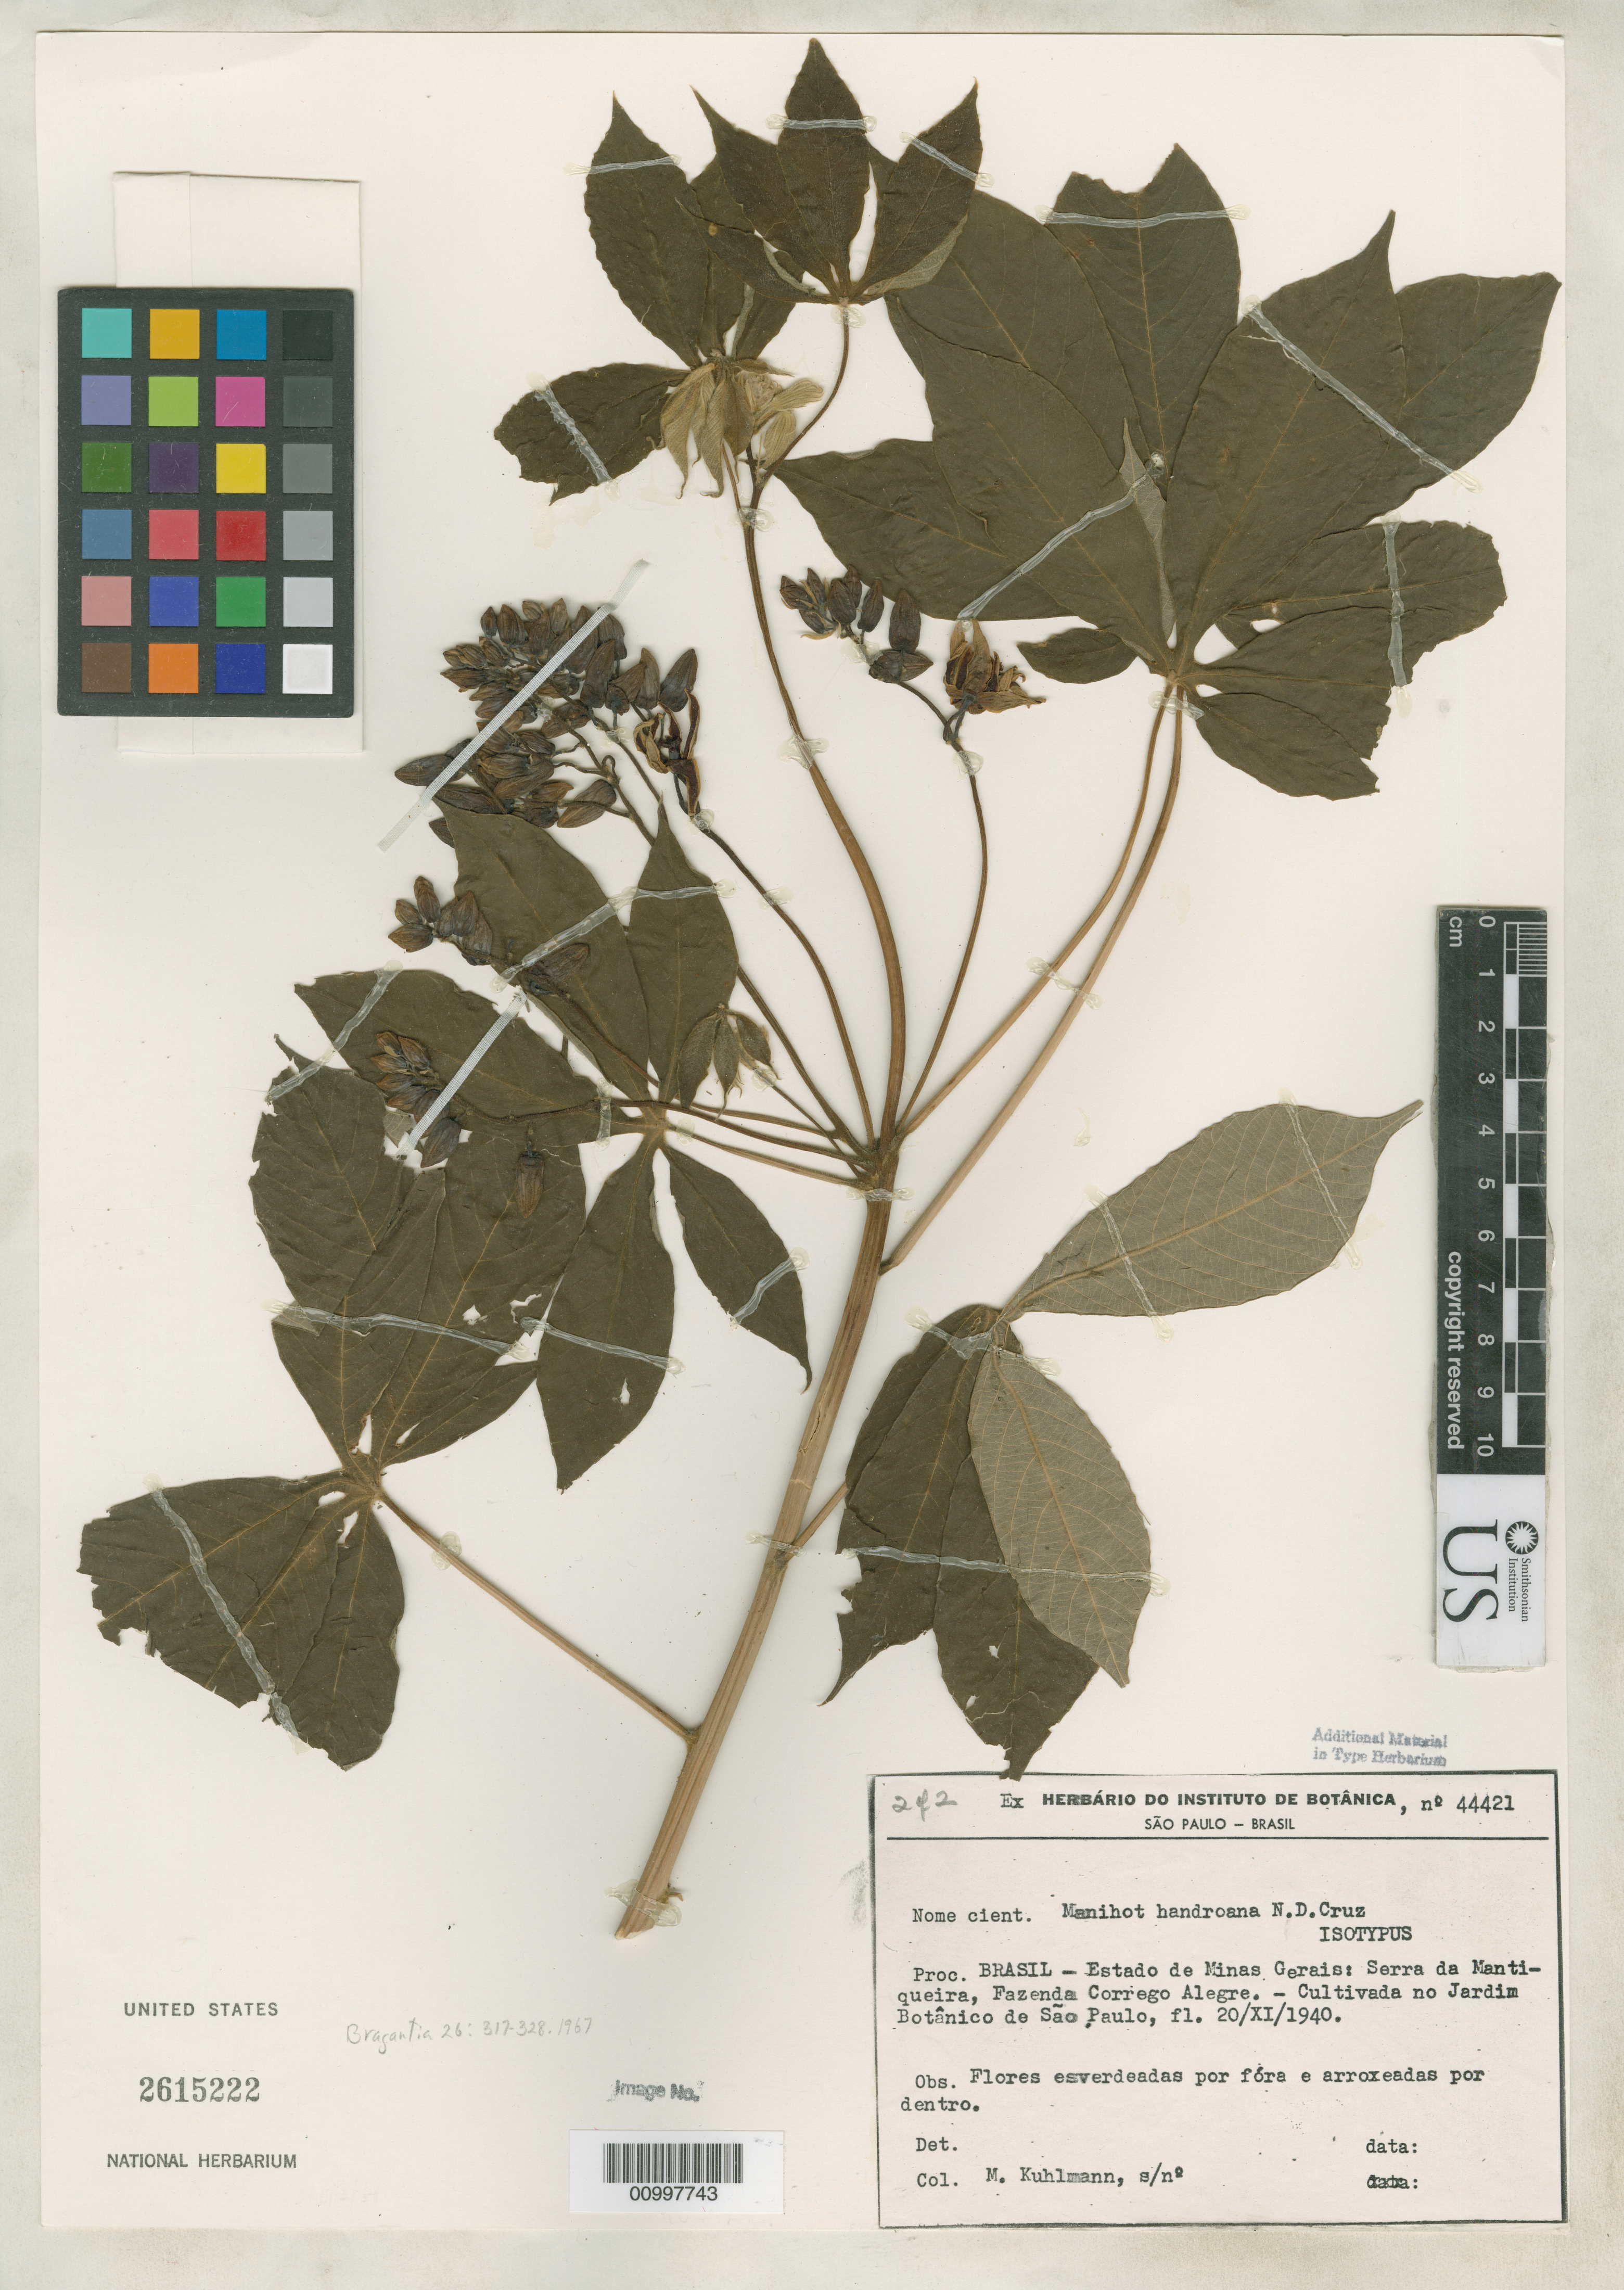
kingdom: Plantae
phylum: Tracheophyta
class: Magnoliopsida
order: Malpighiales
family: Euphorbiaceae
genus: Manihot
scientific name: Manihot handroana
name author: Cruz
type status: Isotype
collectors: M. Kuhlmann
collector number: Sao Paulo Inst. Bot. 44421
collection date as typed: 20 Nov 1940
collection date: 1940-11-20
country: Brazil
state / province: Minas Gerais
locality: Estado de Minas Gerais: Serra da Mantiqueira, Fazenda Corrego Alegre.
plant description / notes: Cultivada no Jardim Botanico de Sao Paulo, fl. 20/XI/1940.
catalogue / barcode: US 2615222